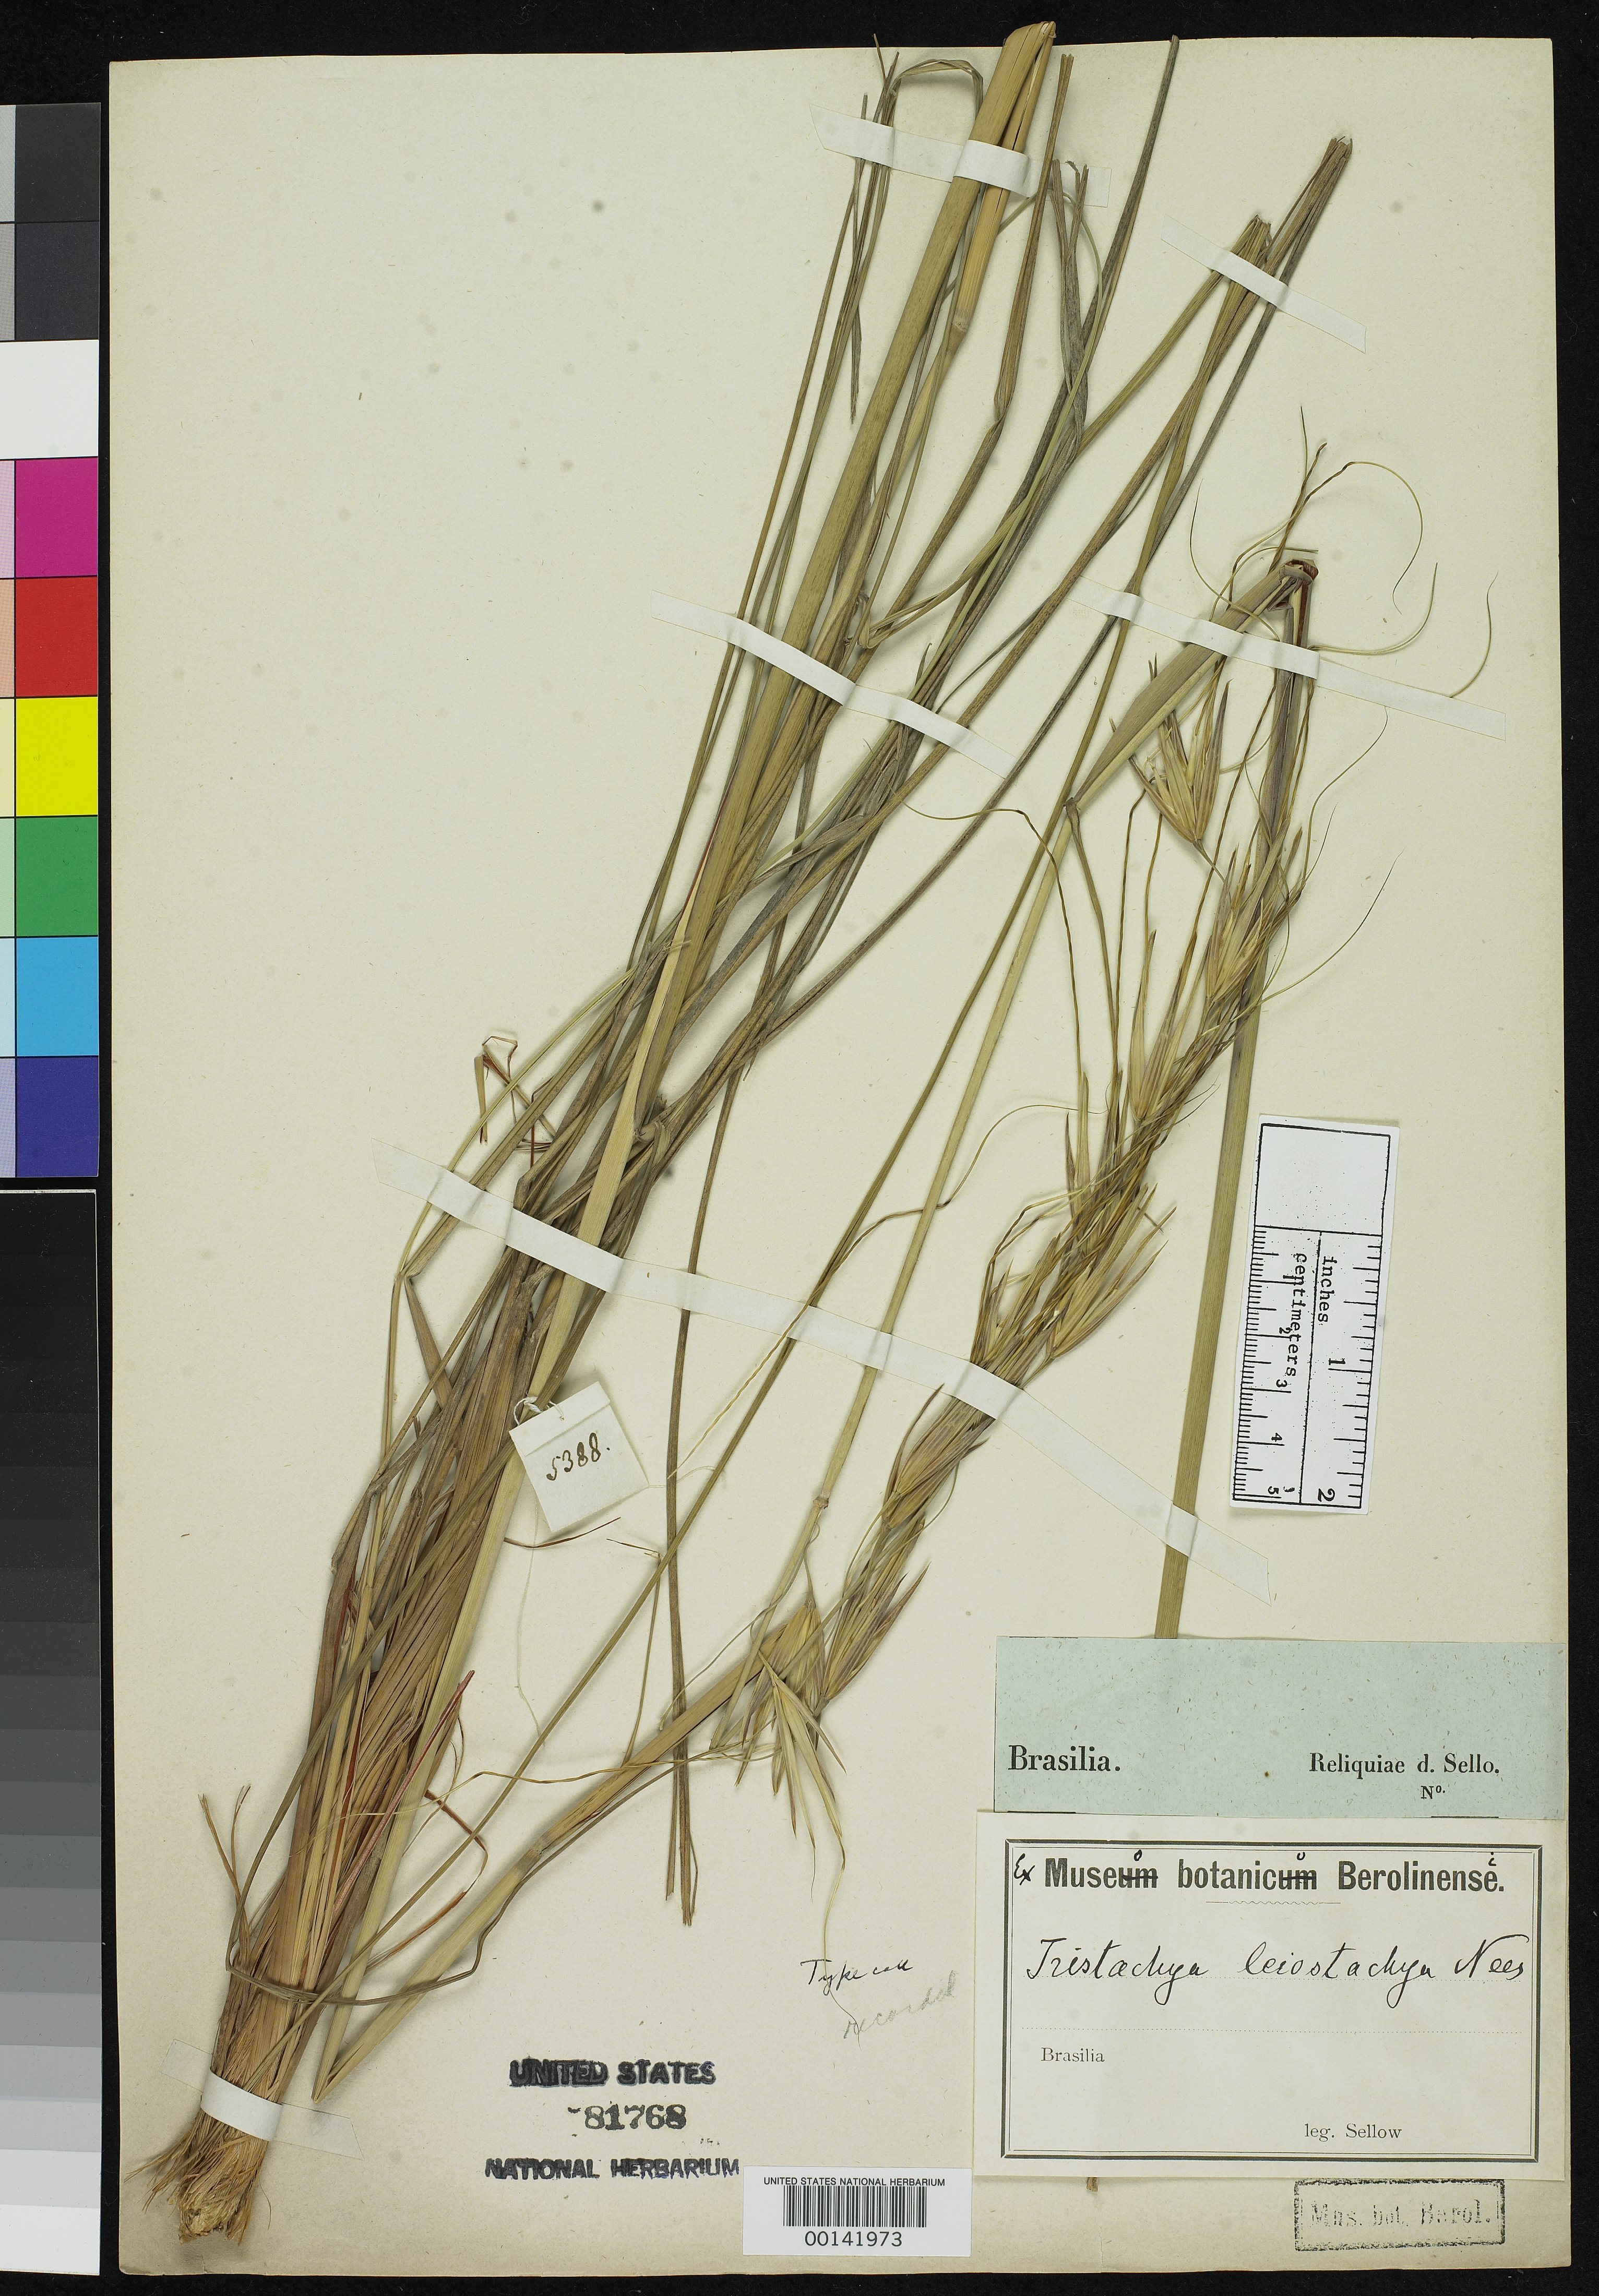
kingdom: Plantae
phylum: Tracheophyta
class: Liliopsida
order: Poales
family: Poaceae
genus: Tristachya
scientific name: Tristachya leiostachya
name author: Nees in Mart.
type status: Type Collection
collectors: F. Sellow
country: Brazil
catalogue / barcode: US 81768